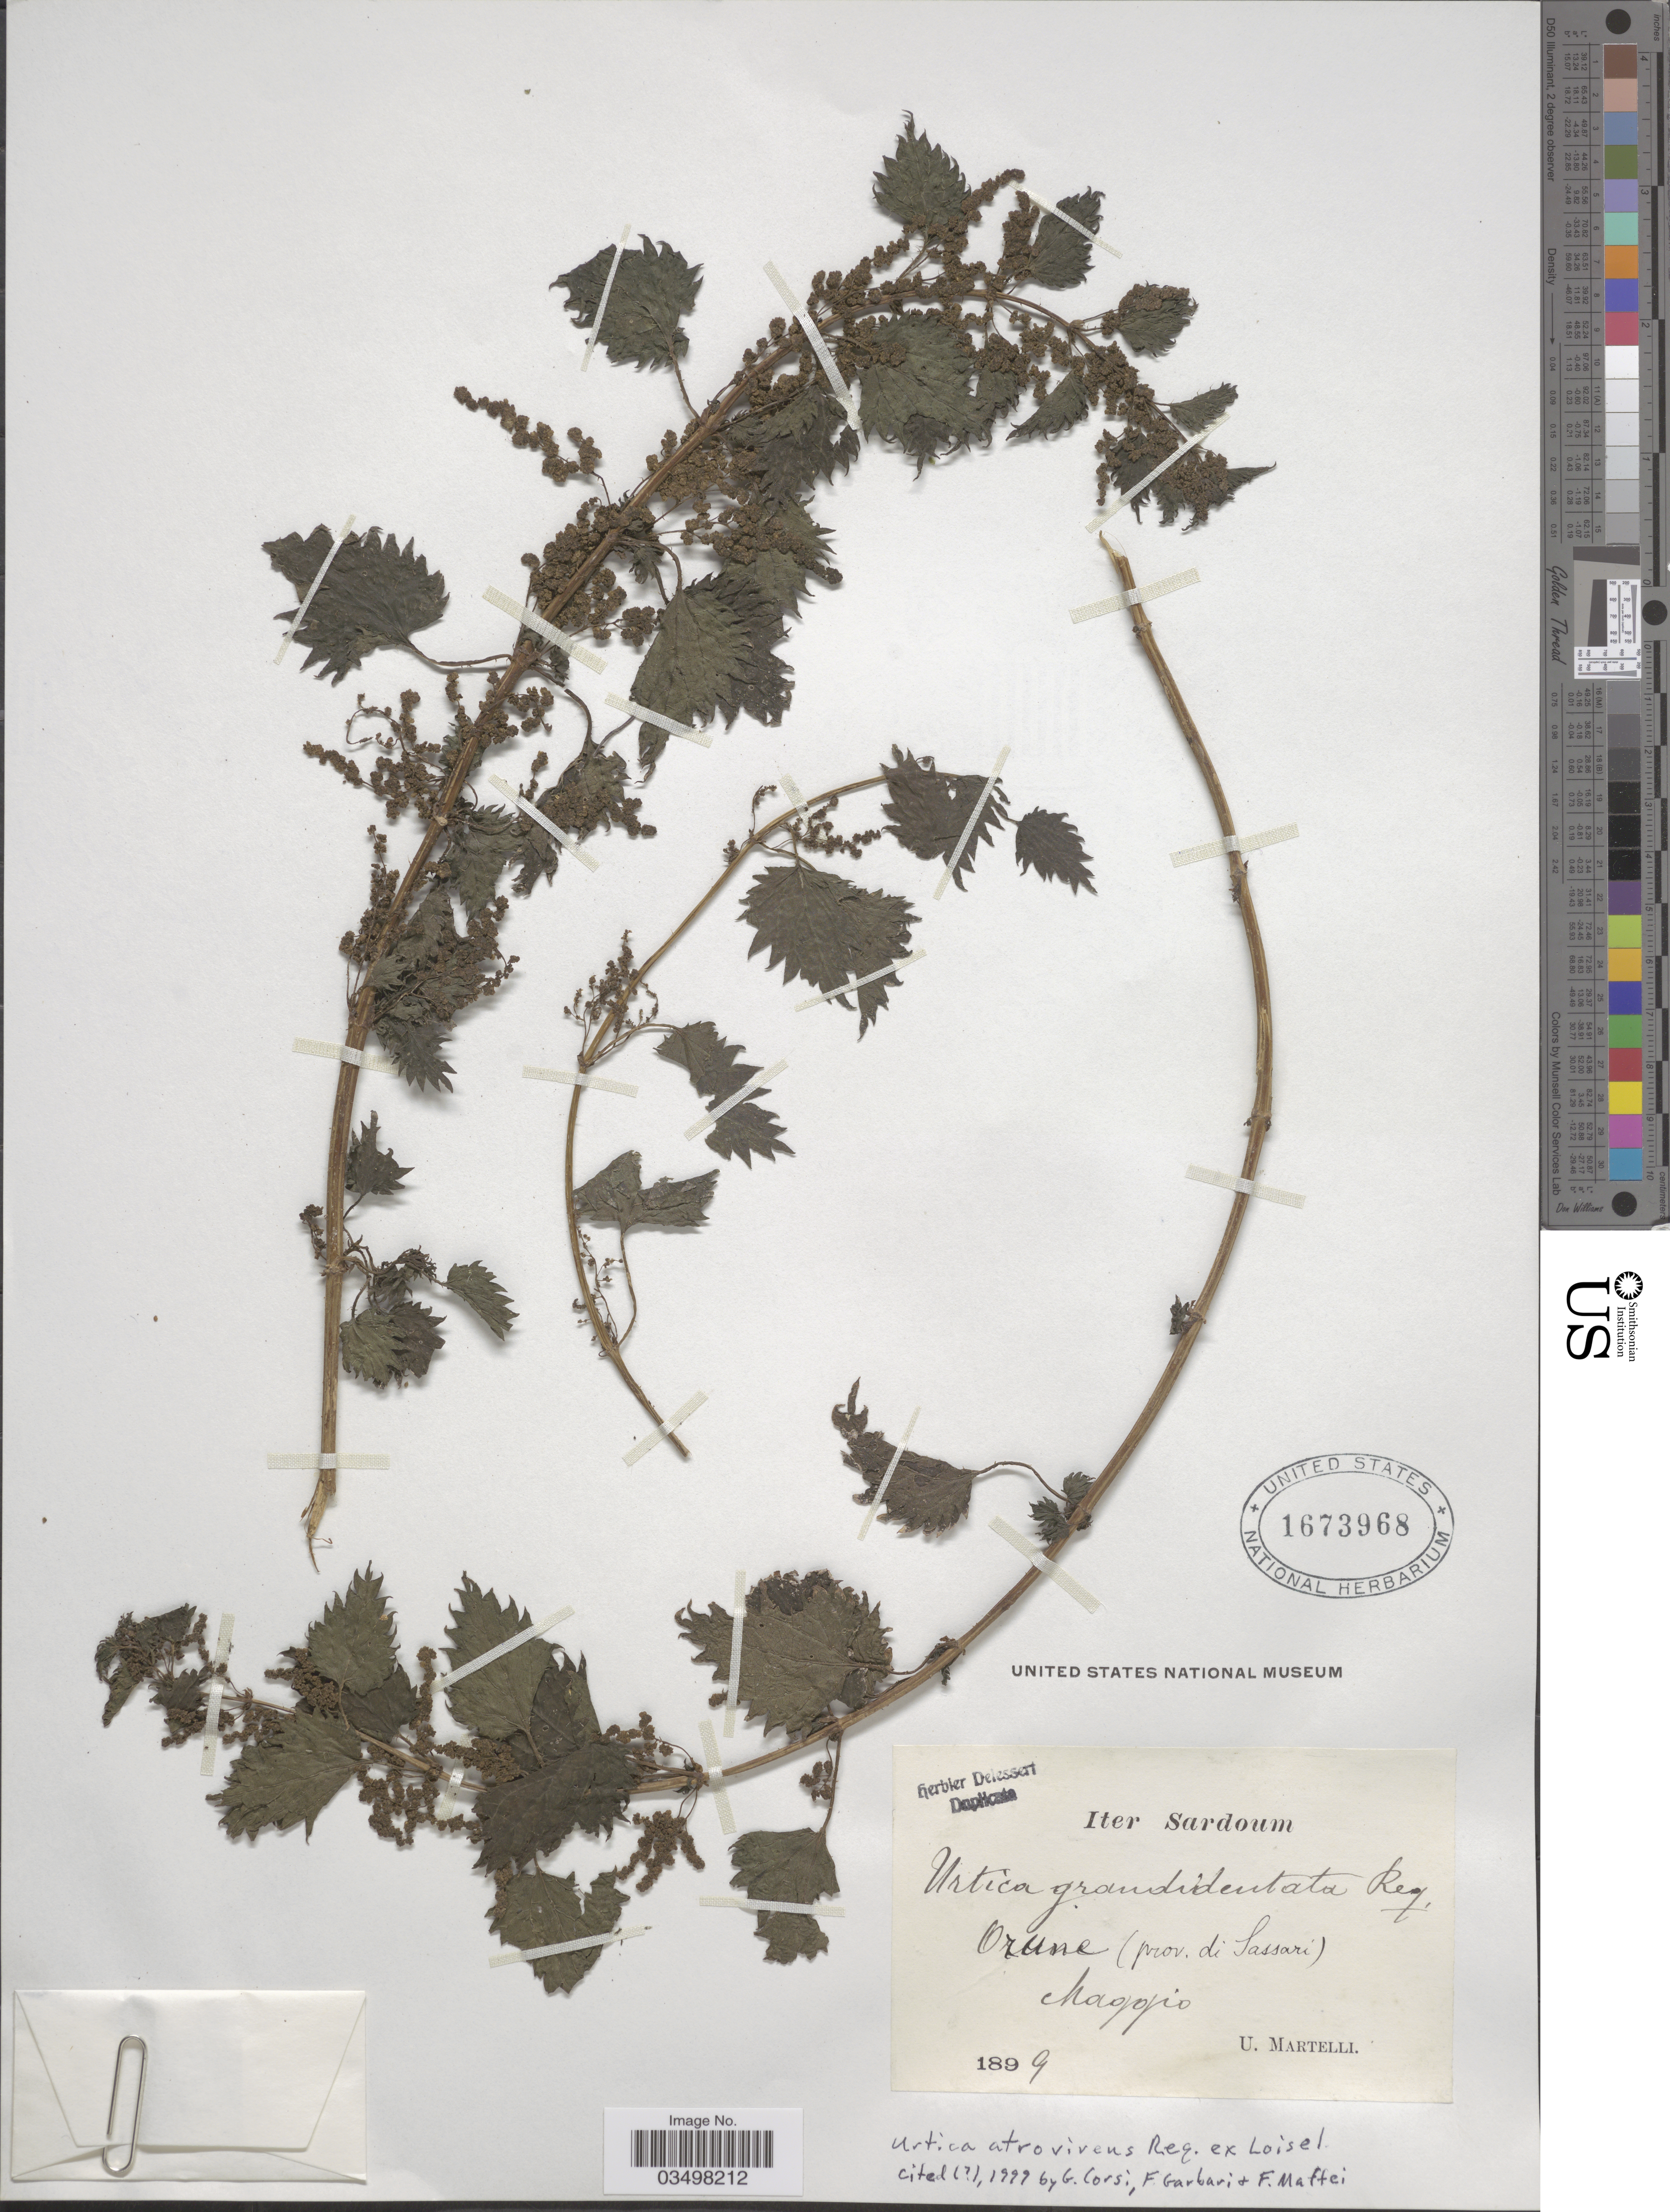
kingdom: Plantae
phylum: Tracheophyta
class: Magnoliopsida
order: Rosales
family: Urticaceae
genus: Urtica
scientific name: Urtica atrovirens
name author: Req. ex Loisel.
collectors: U. Martelli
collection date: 1899-05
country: Italy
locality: Iter Sardoum. Orune (prov. di Sassari).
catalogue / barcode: US 1673968